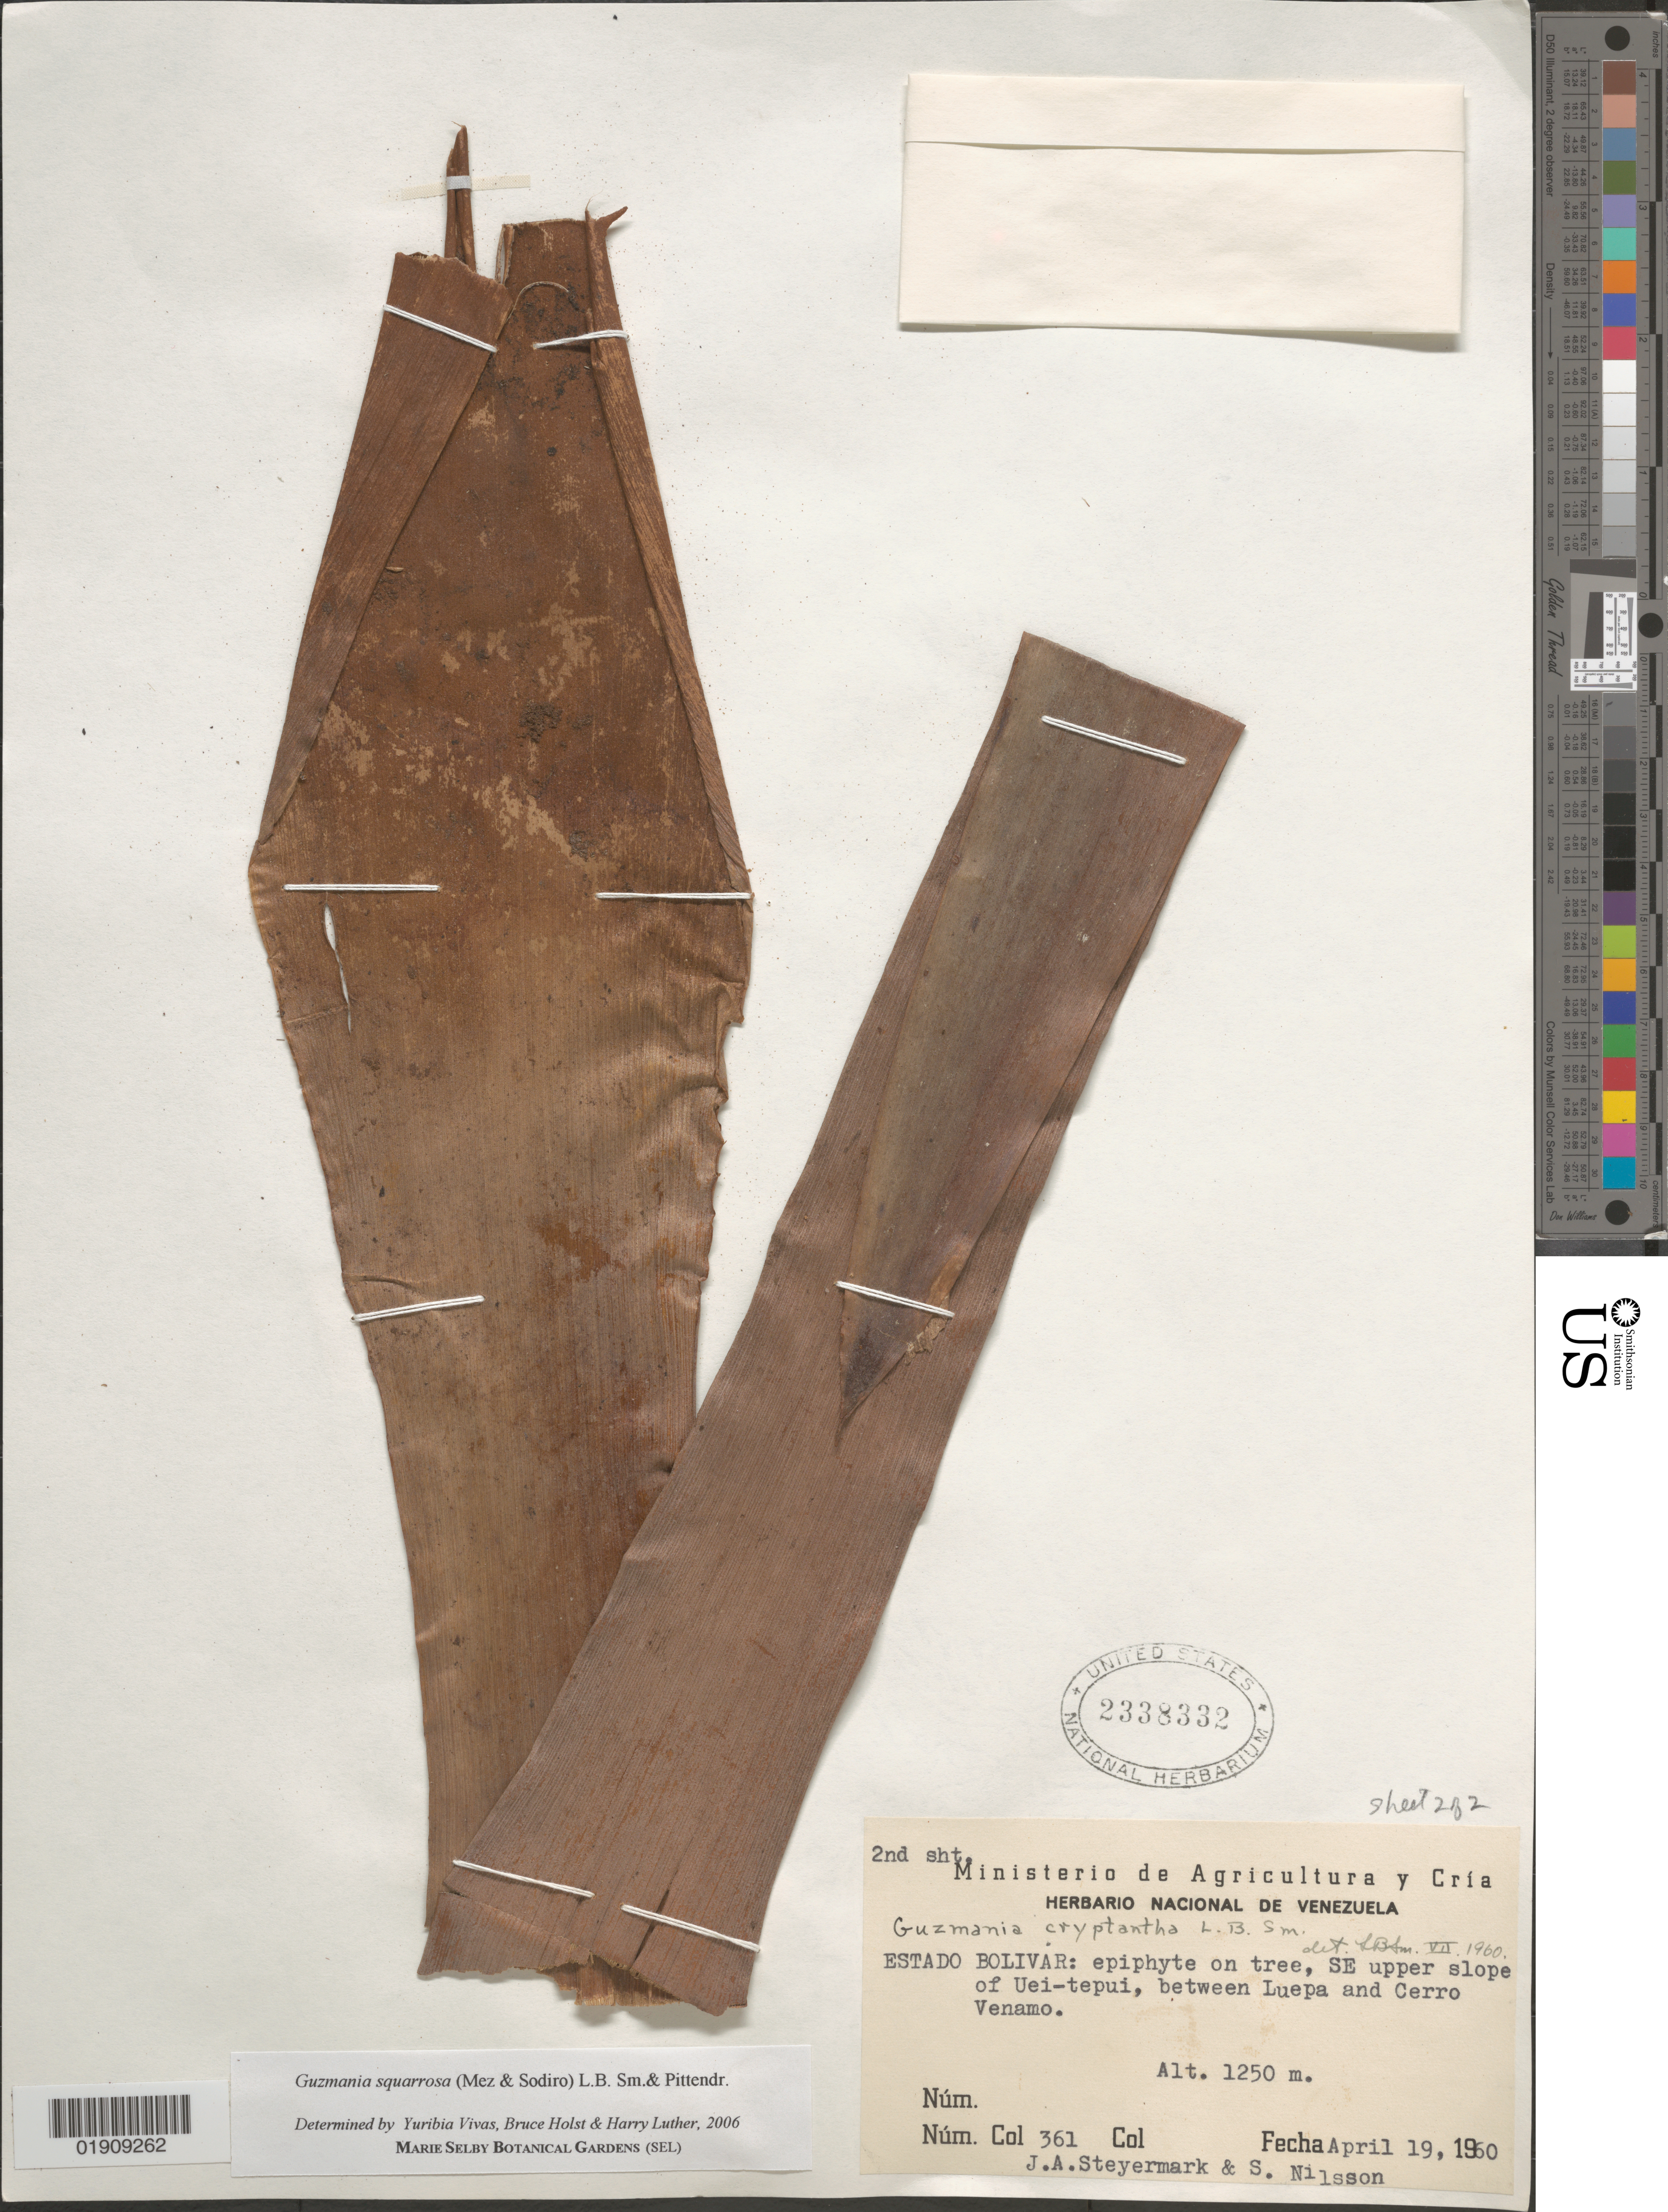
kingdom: Plantae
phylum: Tracheophyta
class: Liliopsida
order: Poales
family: Bromeliaceae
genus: Guzmania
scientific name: Guzmania squarrosa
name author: (Mez & Sodiro) L.B. Sm. & Pittendr.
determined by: Vivas, Yuribia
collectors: J. Steyermark & S. Nilsson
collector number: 361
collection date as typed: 19-Apr-60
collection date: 1960-04-19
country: Venezuela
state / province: Bolívar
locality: Uei-tepuí, between Luepa and Cerro Venamo, SE slopes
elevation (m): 1200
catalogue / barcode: US 2338332